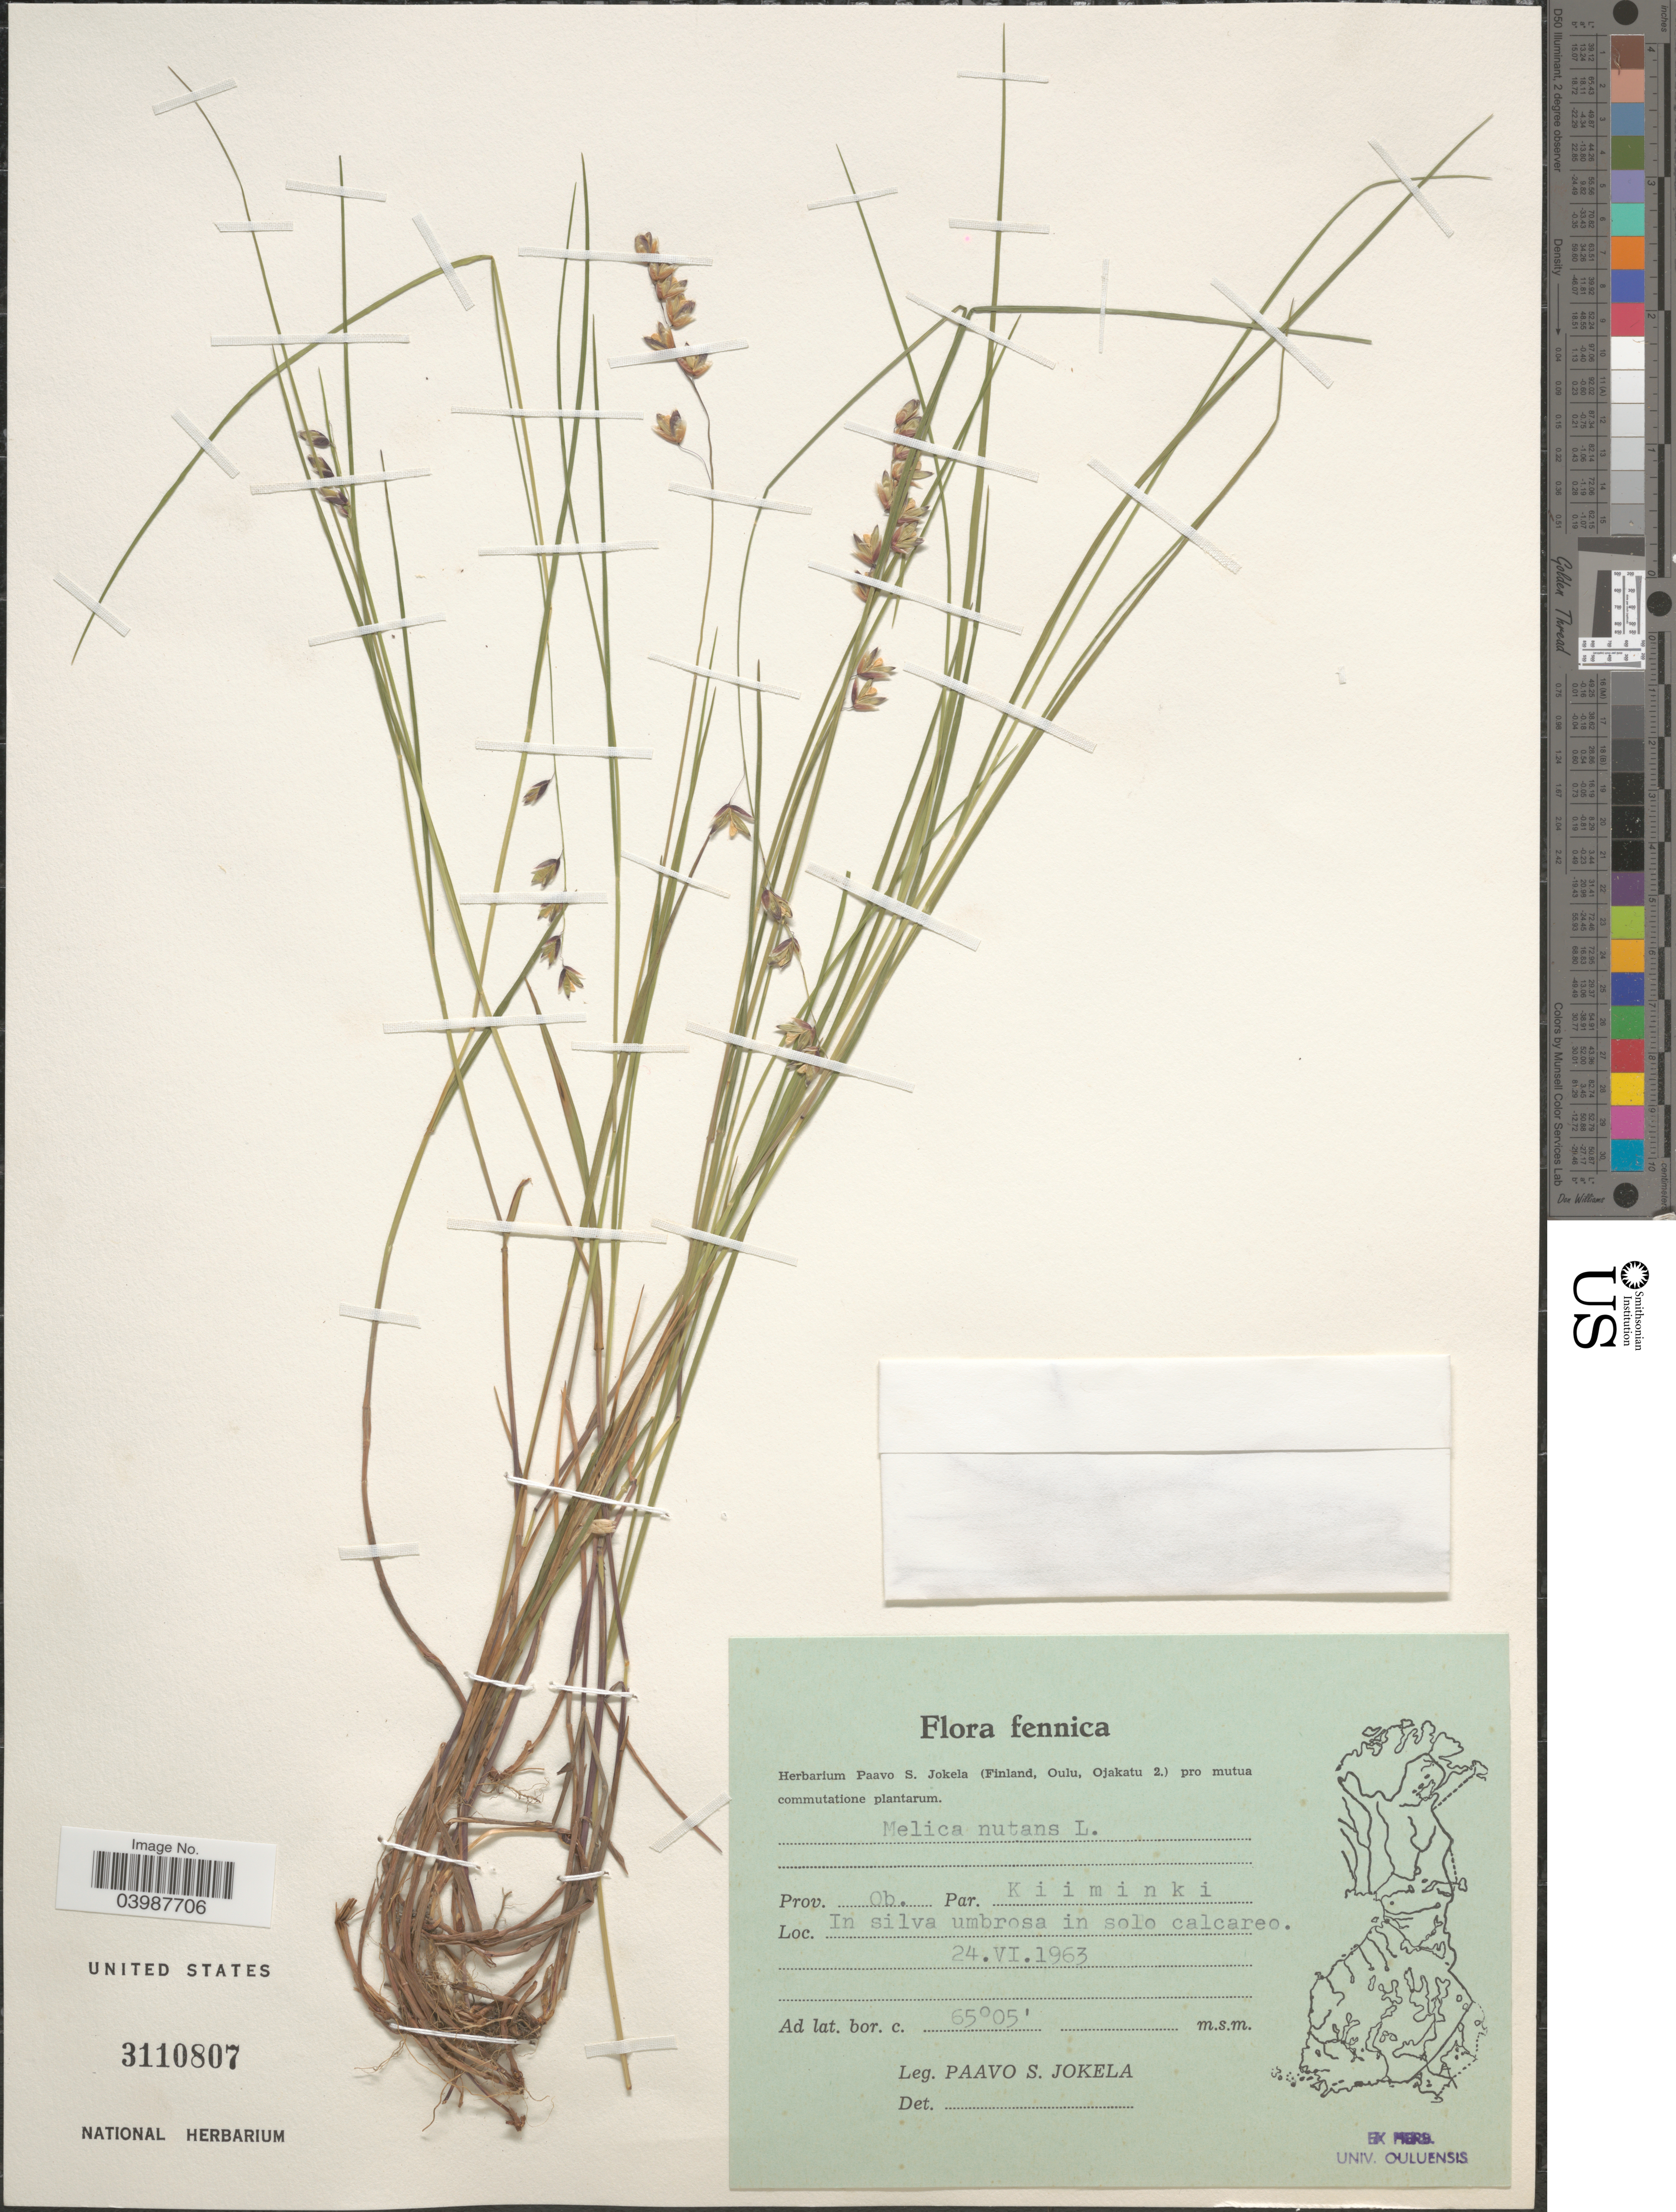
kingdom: Plantae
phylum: Tracheophyta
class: Liliopsida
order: Poales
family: Poaceae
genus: Melica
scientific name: Melica nutans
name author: L.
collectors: P. Jokela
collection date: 1963-06-24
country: Finland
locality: Fennica. Prov. Ob. Par. Kiiminki. In silva umbrosa in solo calcareo.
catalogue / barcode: US 3110807